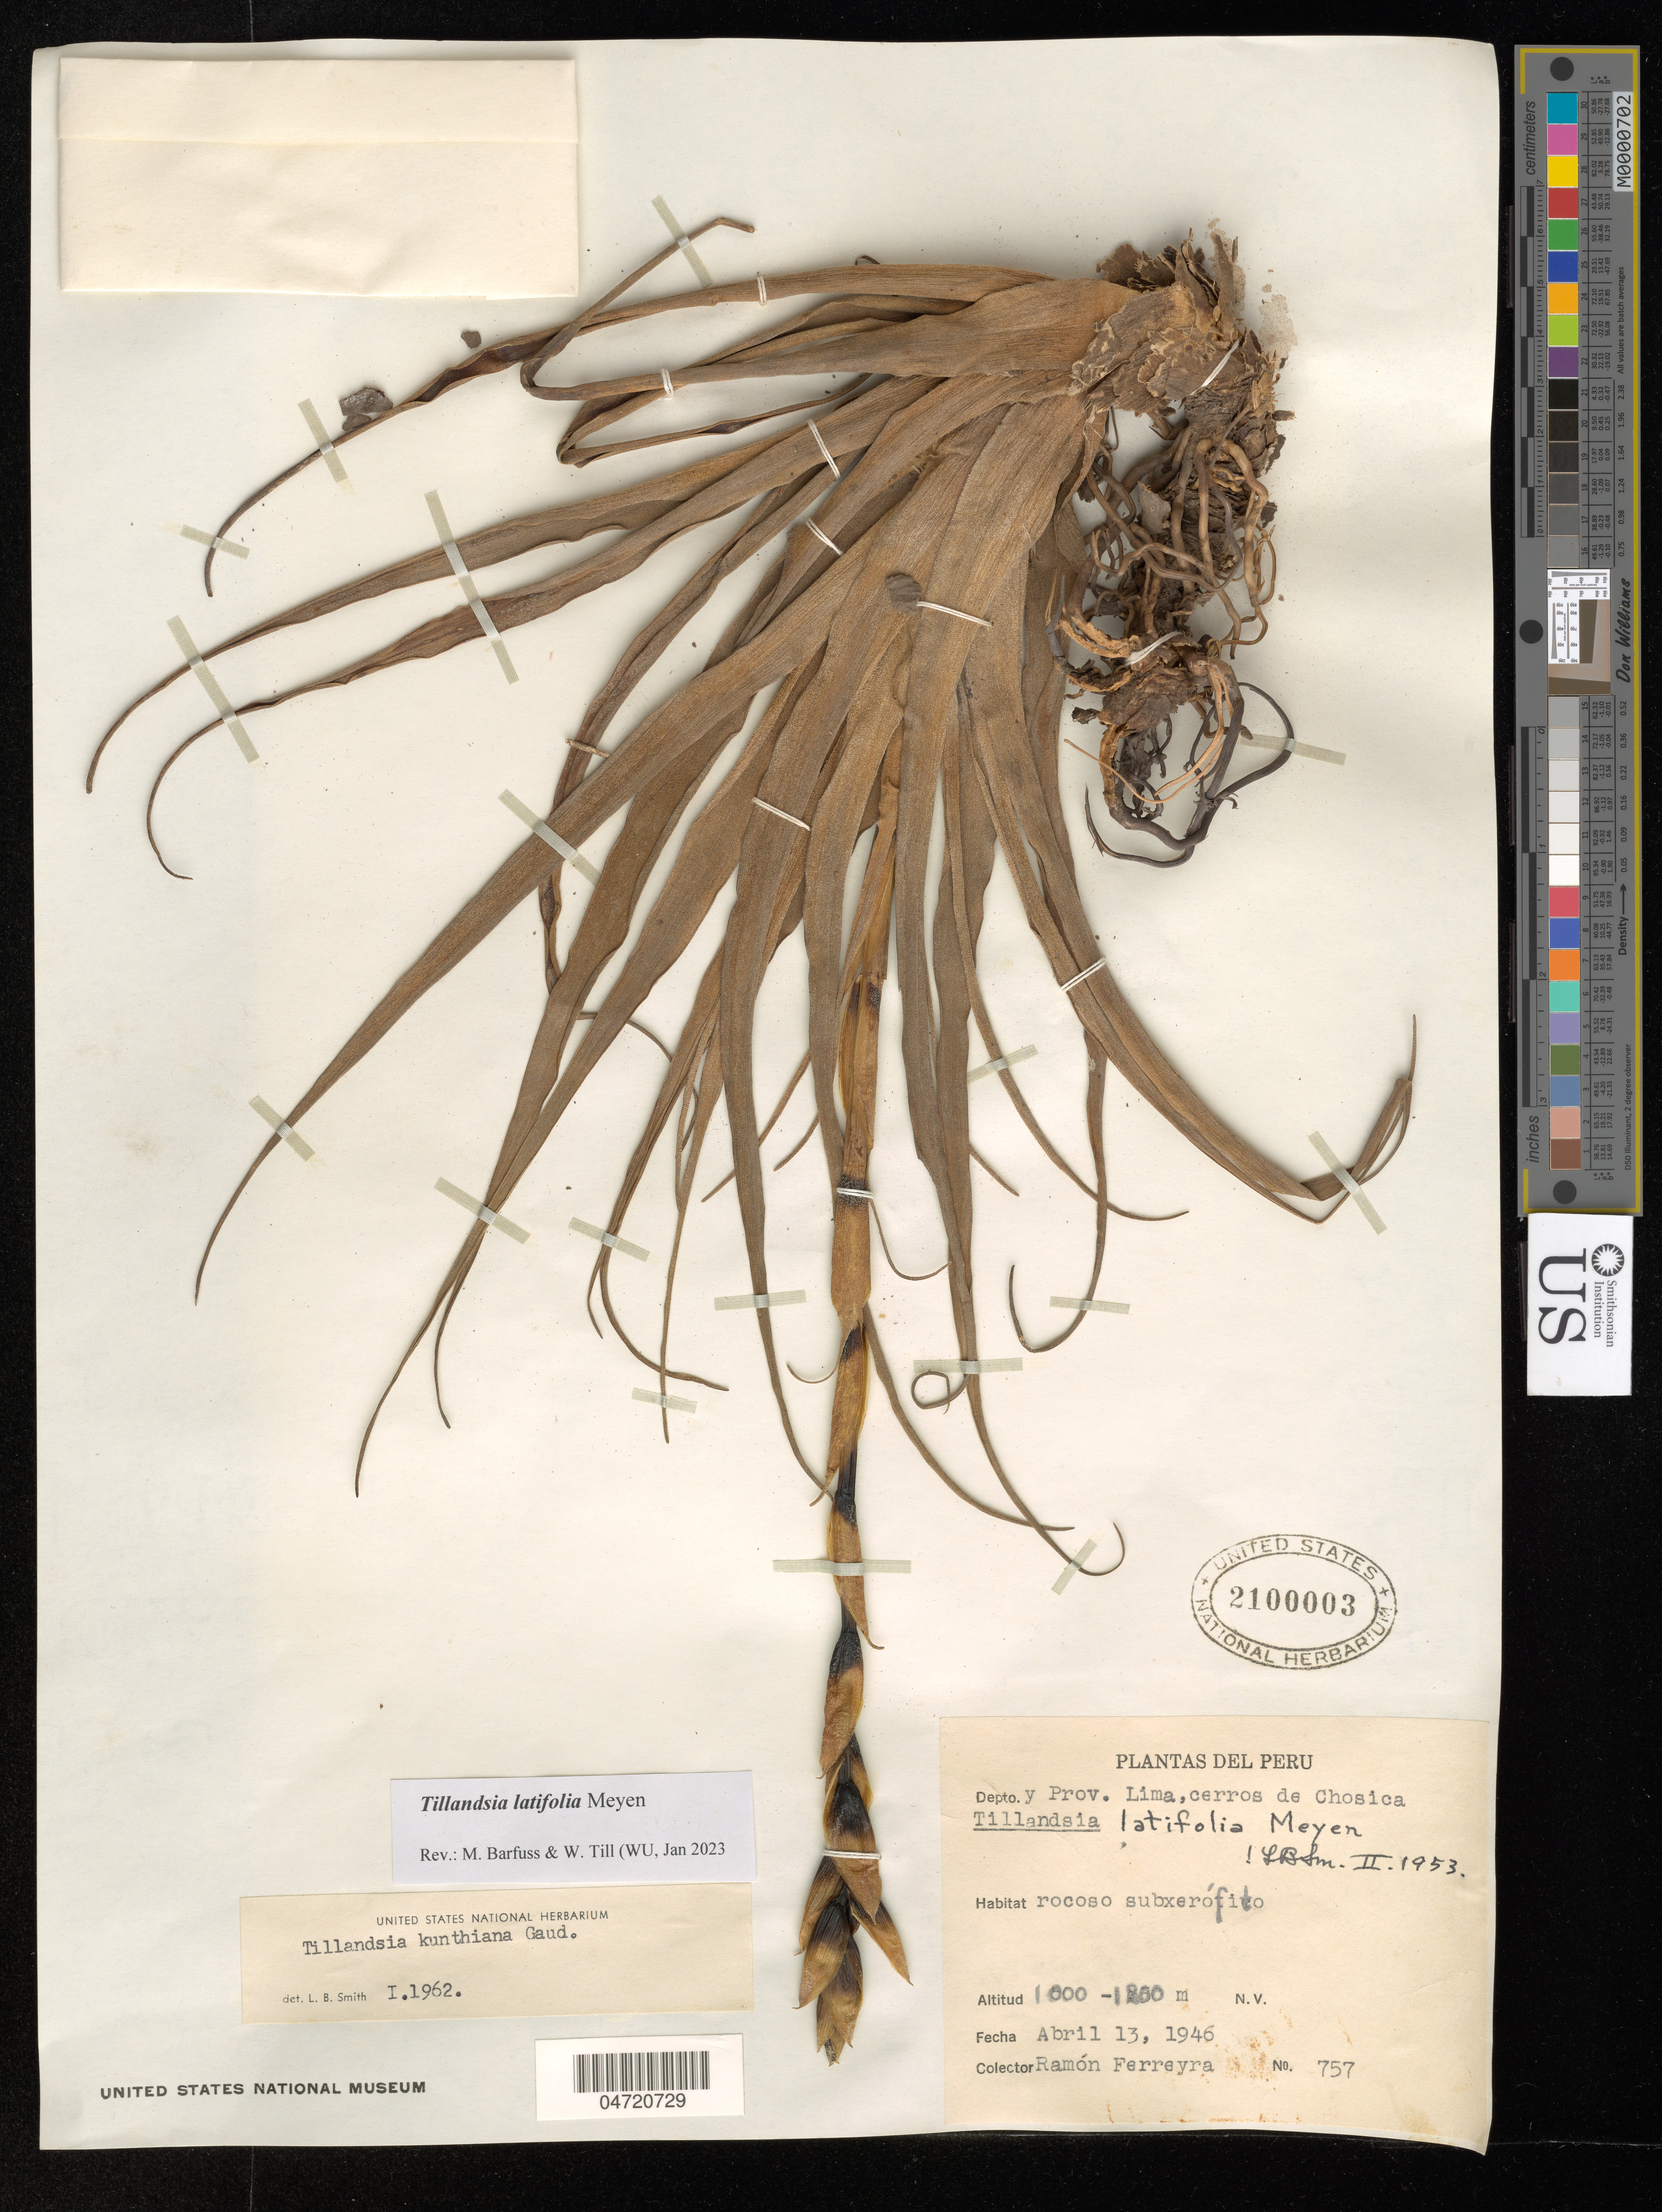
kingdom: Plantae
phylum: Tracheophyta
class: Liliopsida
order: Poales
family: Bromeliaceae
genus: Tillandsia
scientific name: Tillandsia latifolia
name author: Meyen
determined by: Barfuss, Michael H.; Till, W.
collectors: R. A. Ferreyra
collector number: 757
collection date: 1946-04-13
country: Peru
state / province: Lima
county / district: Lima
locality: Cerca a Chosica.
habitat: rocosa subxerofito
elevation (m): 1000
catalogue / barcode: US 2100003